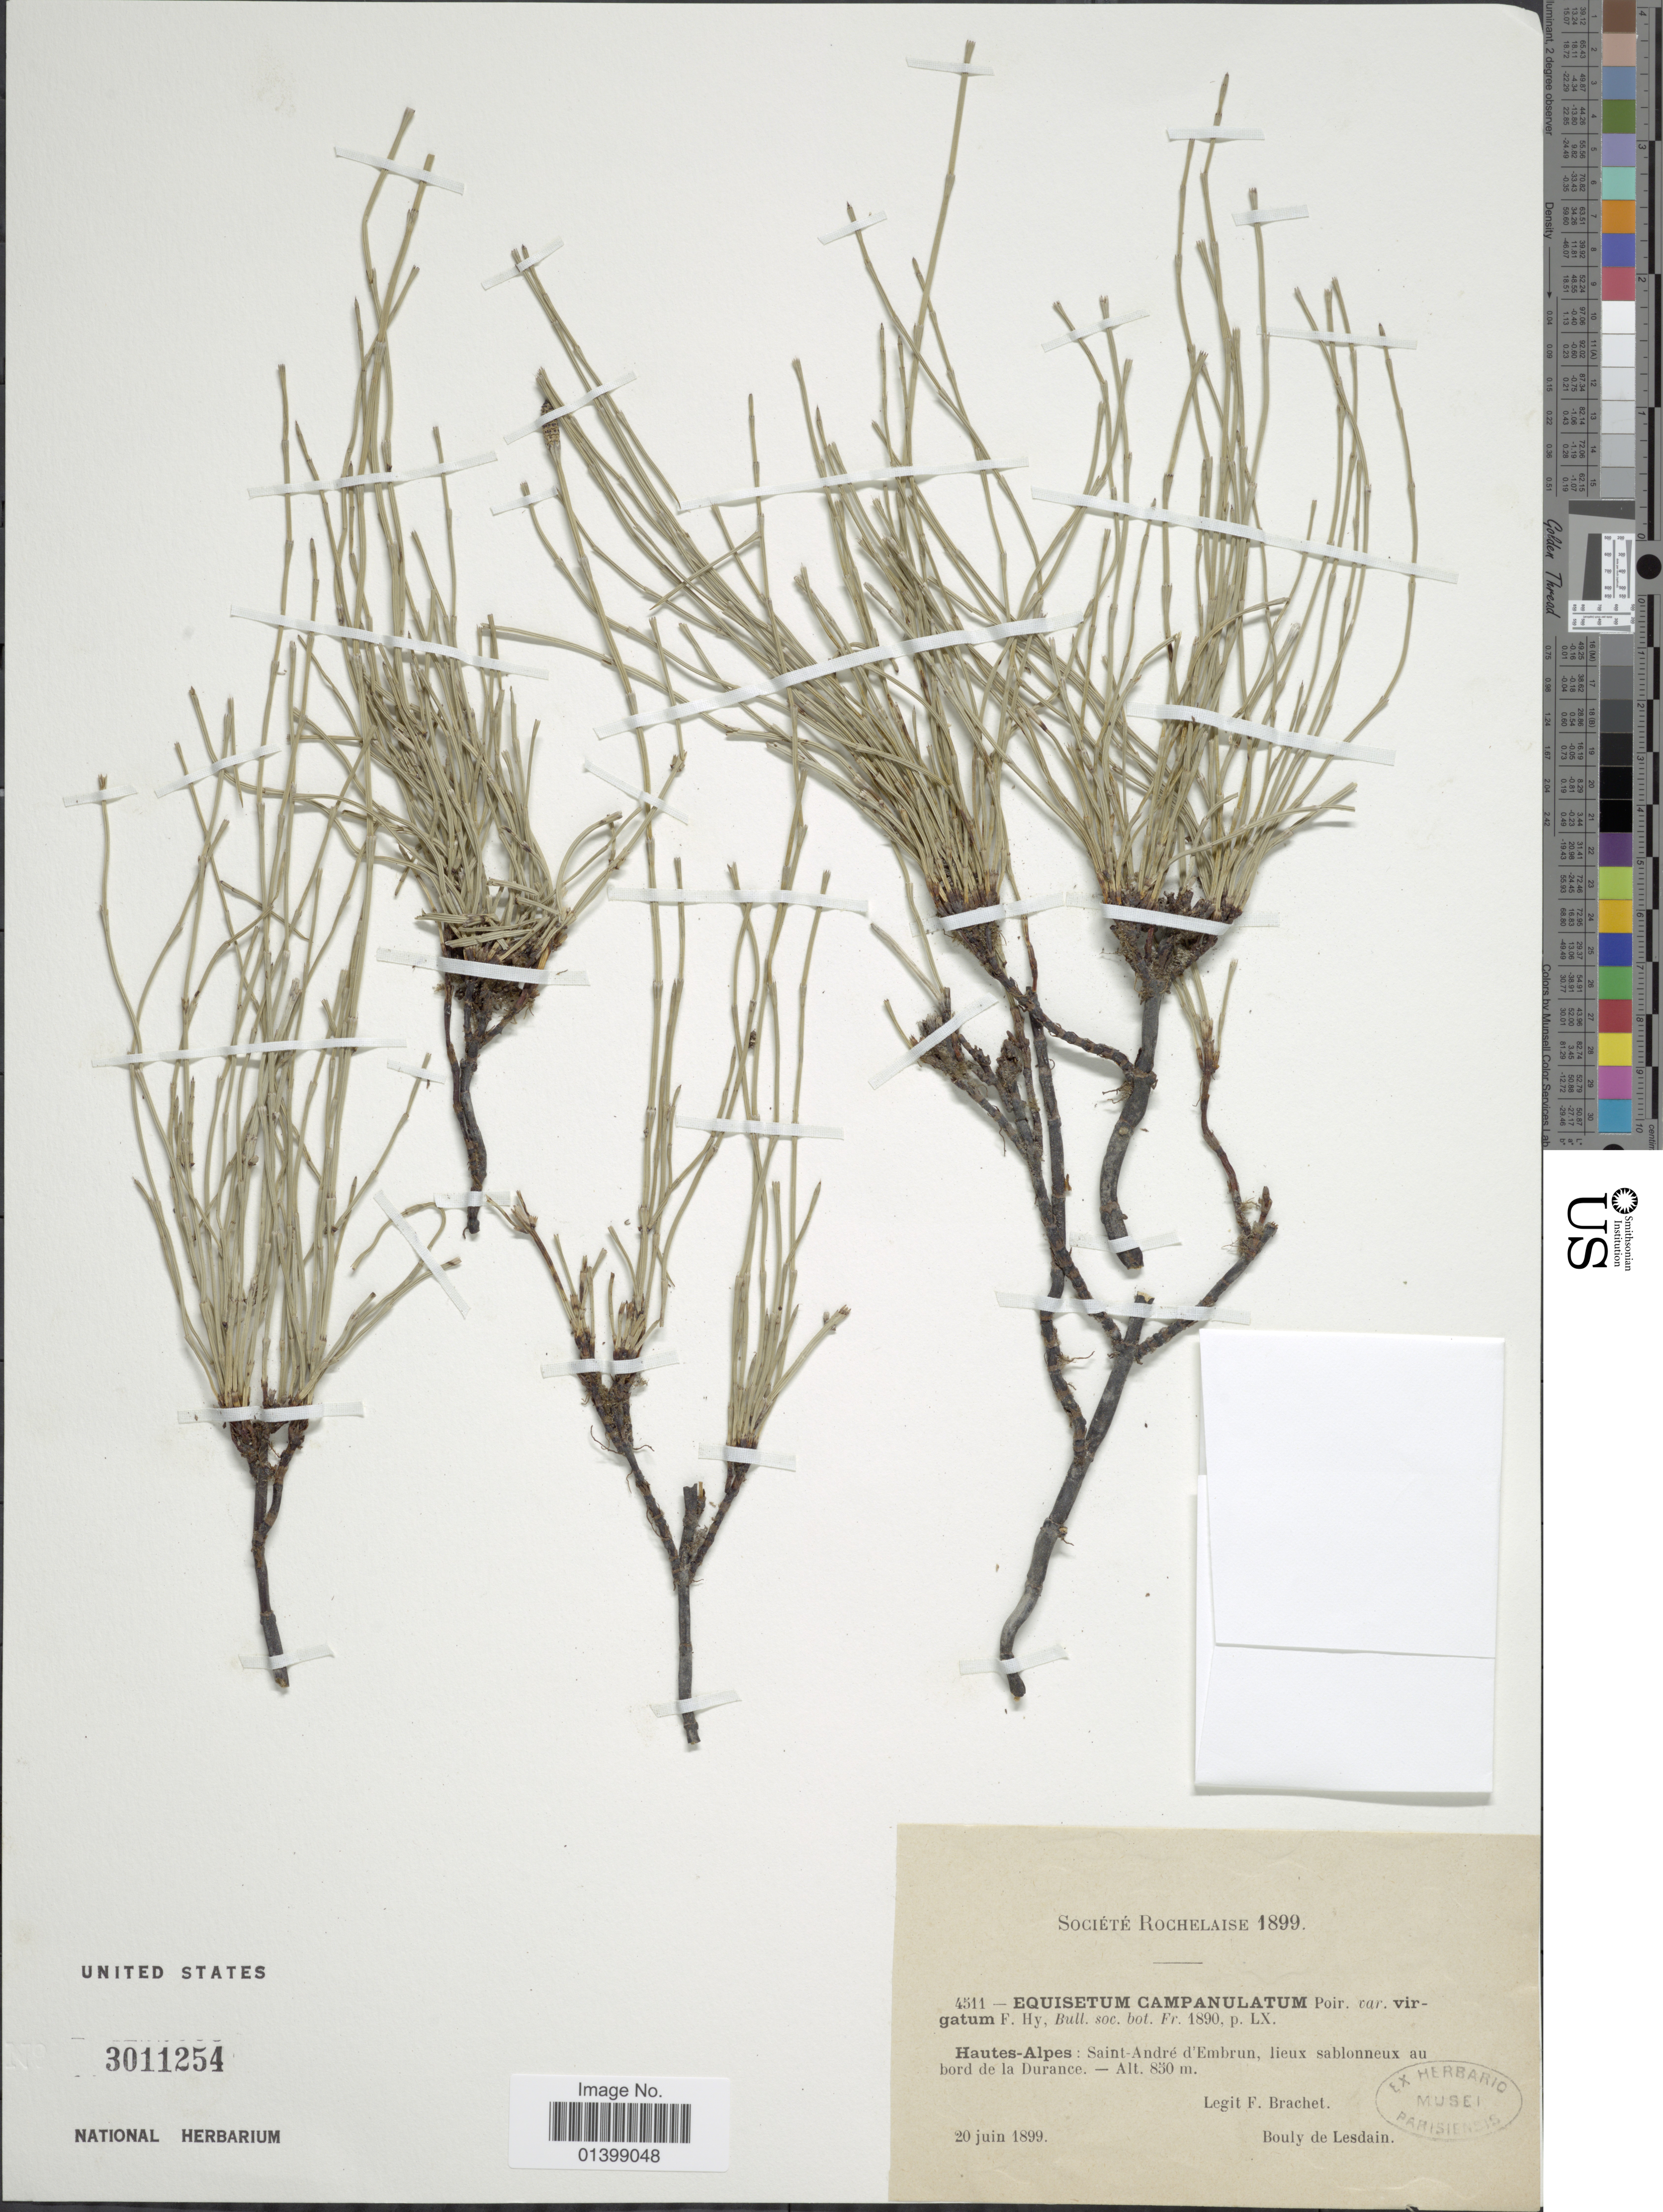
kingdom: Plantae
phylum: Tracheophyta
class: Polypodiopsida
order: Equisetales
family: Equisetaceae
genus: Equisetum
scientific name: Equisetum ramosissimum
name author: Desf.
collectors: F. Brachet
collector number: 4511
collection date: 1899-06-20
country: France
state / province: Provence-Alpes-Côte d'Azur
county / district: Hautes-Alpes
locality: Hautes-Alpes: Saint-André d'Embrun, lieux sablonneux au bord de la Durance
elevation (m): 850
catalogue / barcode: US 3011254